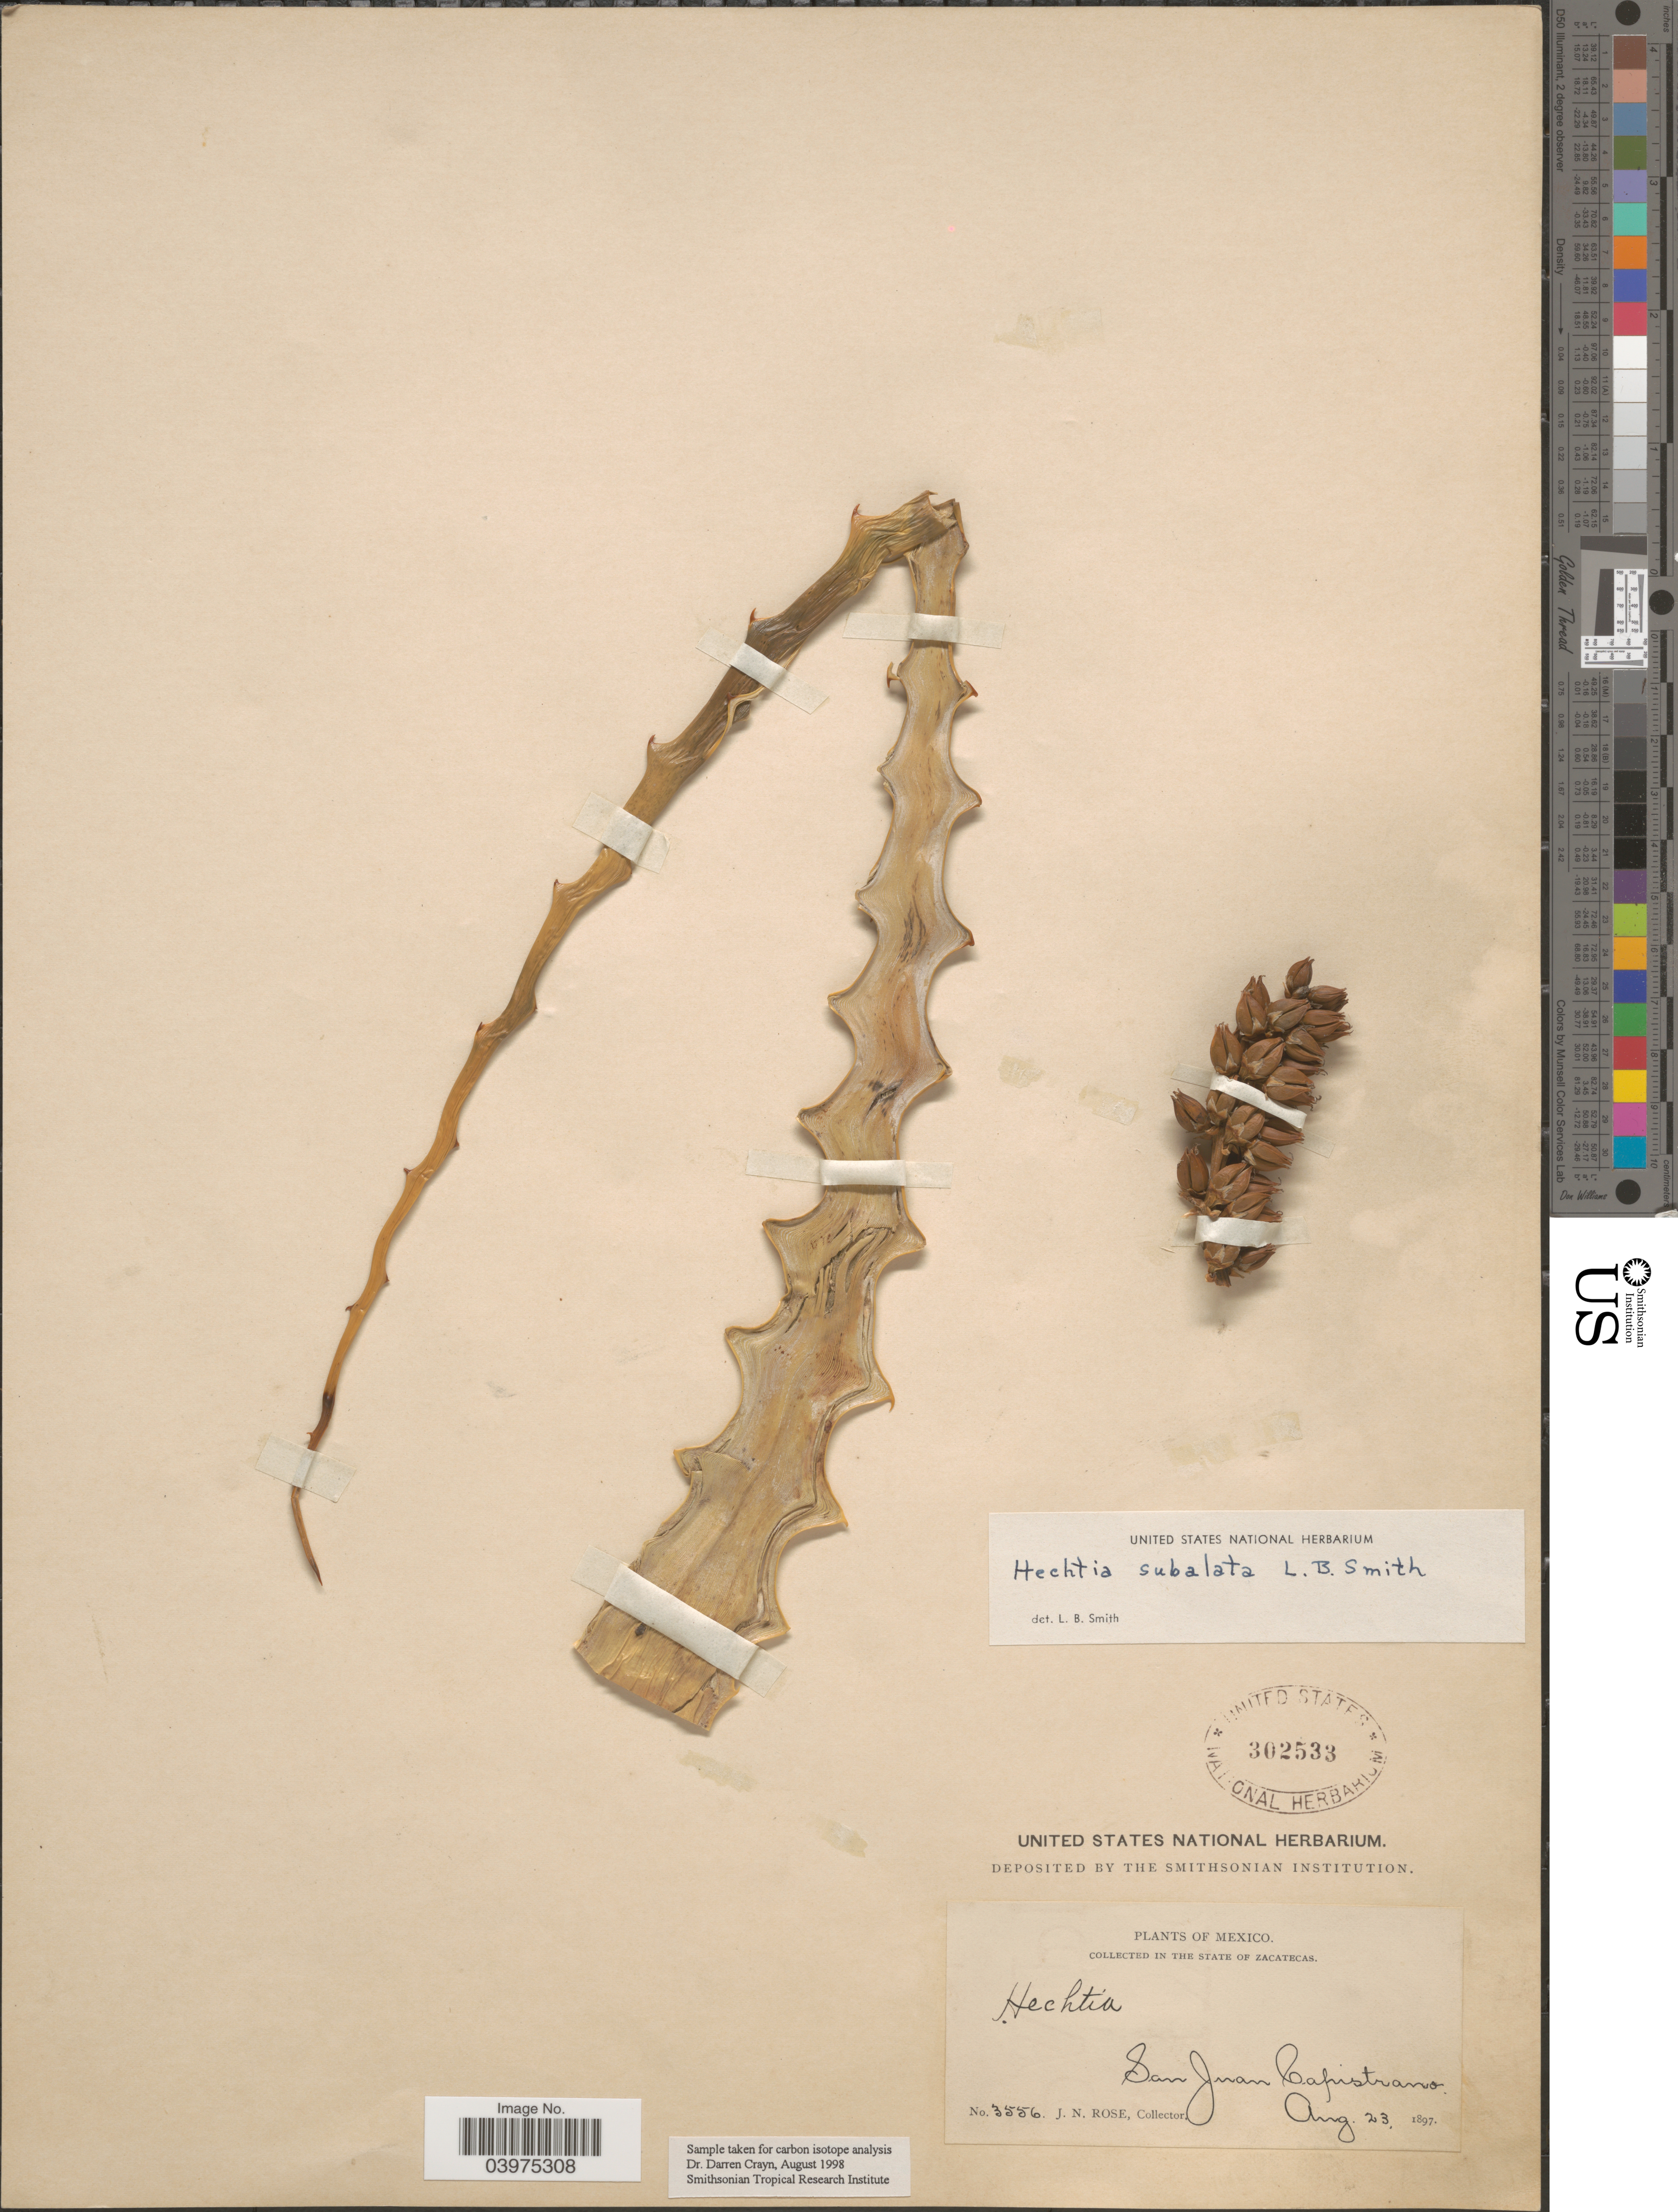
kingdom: Plantae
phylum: Tracheophyta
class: Liliopsida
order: Poales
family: Bromeliaceae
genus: Hechtia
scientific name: Hechtia subalata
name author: L.B. Sm.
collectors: J. N. Rose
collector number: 3556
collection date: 1897-08-23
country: Mexico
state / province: Zacatecas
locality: San Juan Capistrano.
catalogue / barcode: US 302533